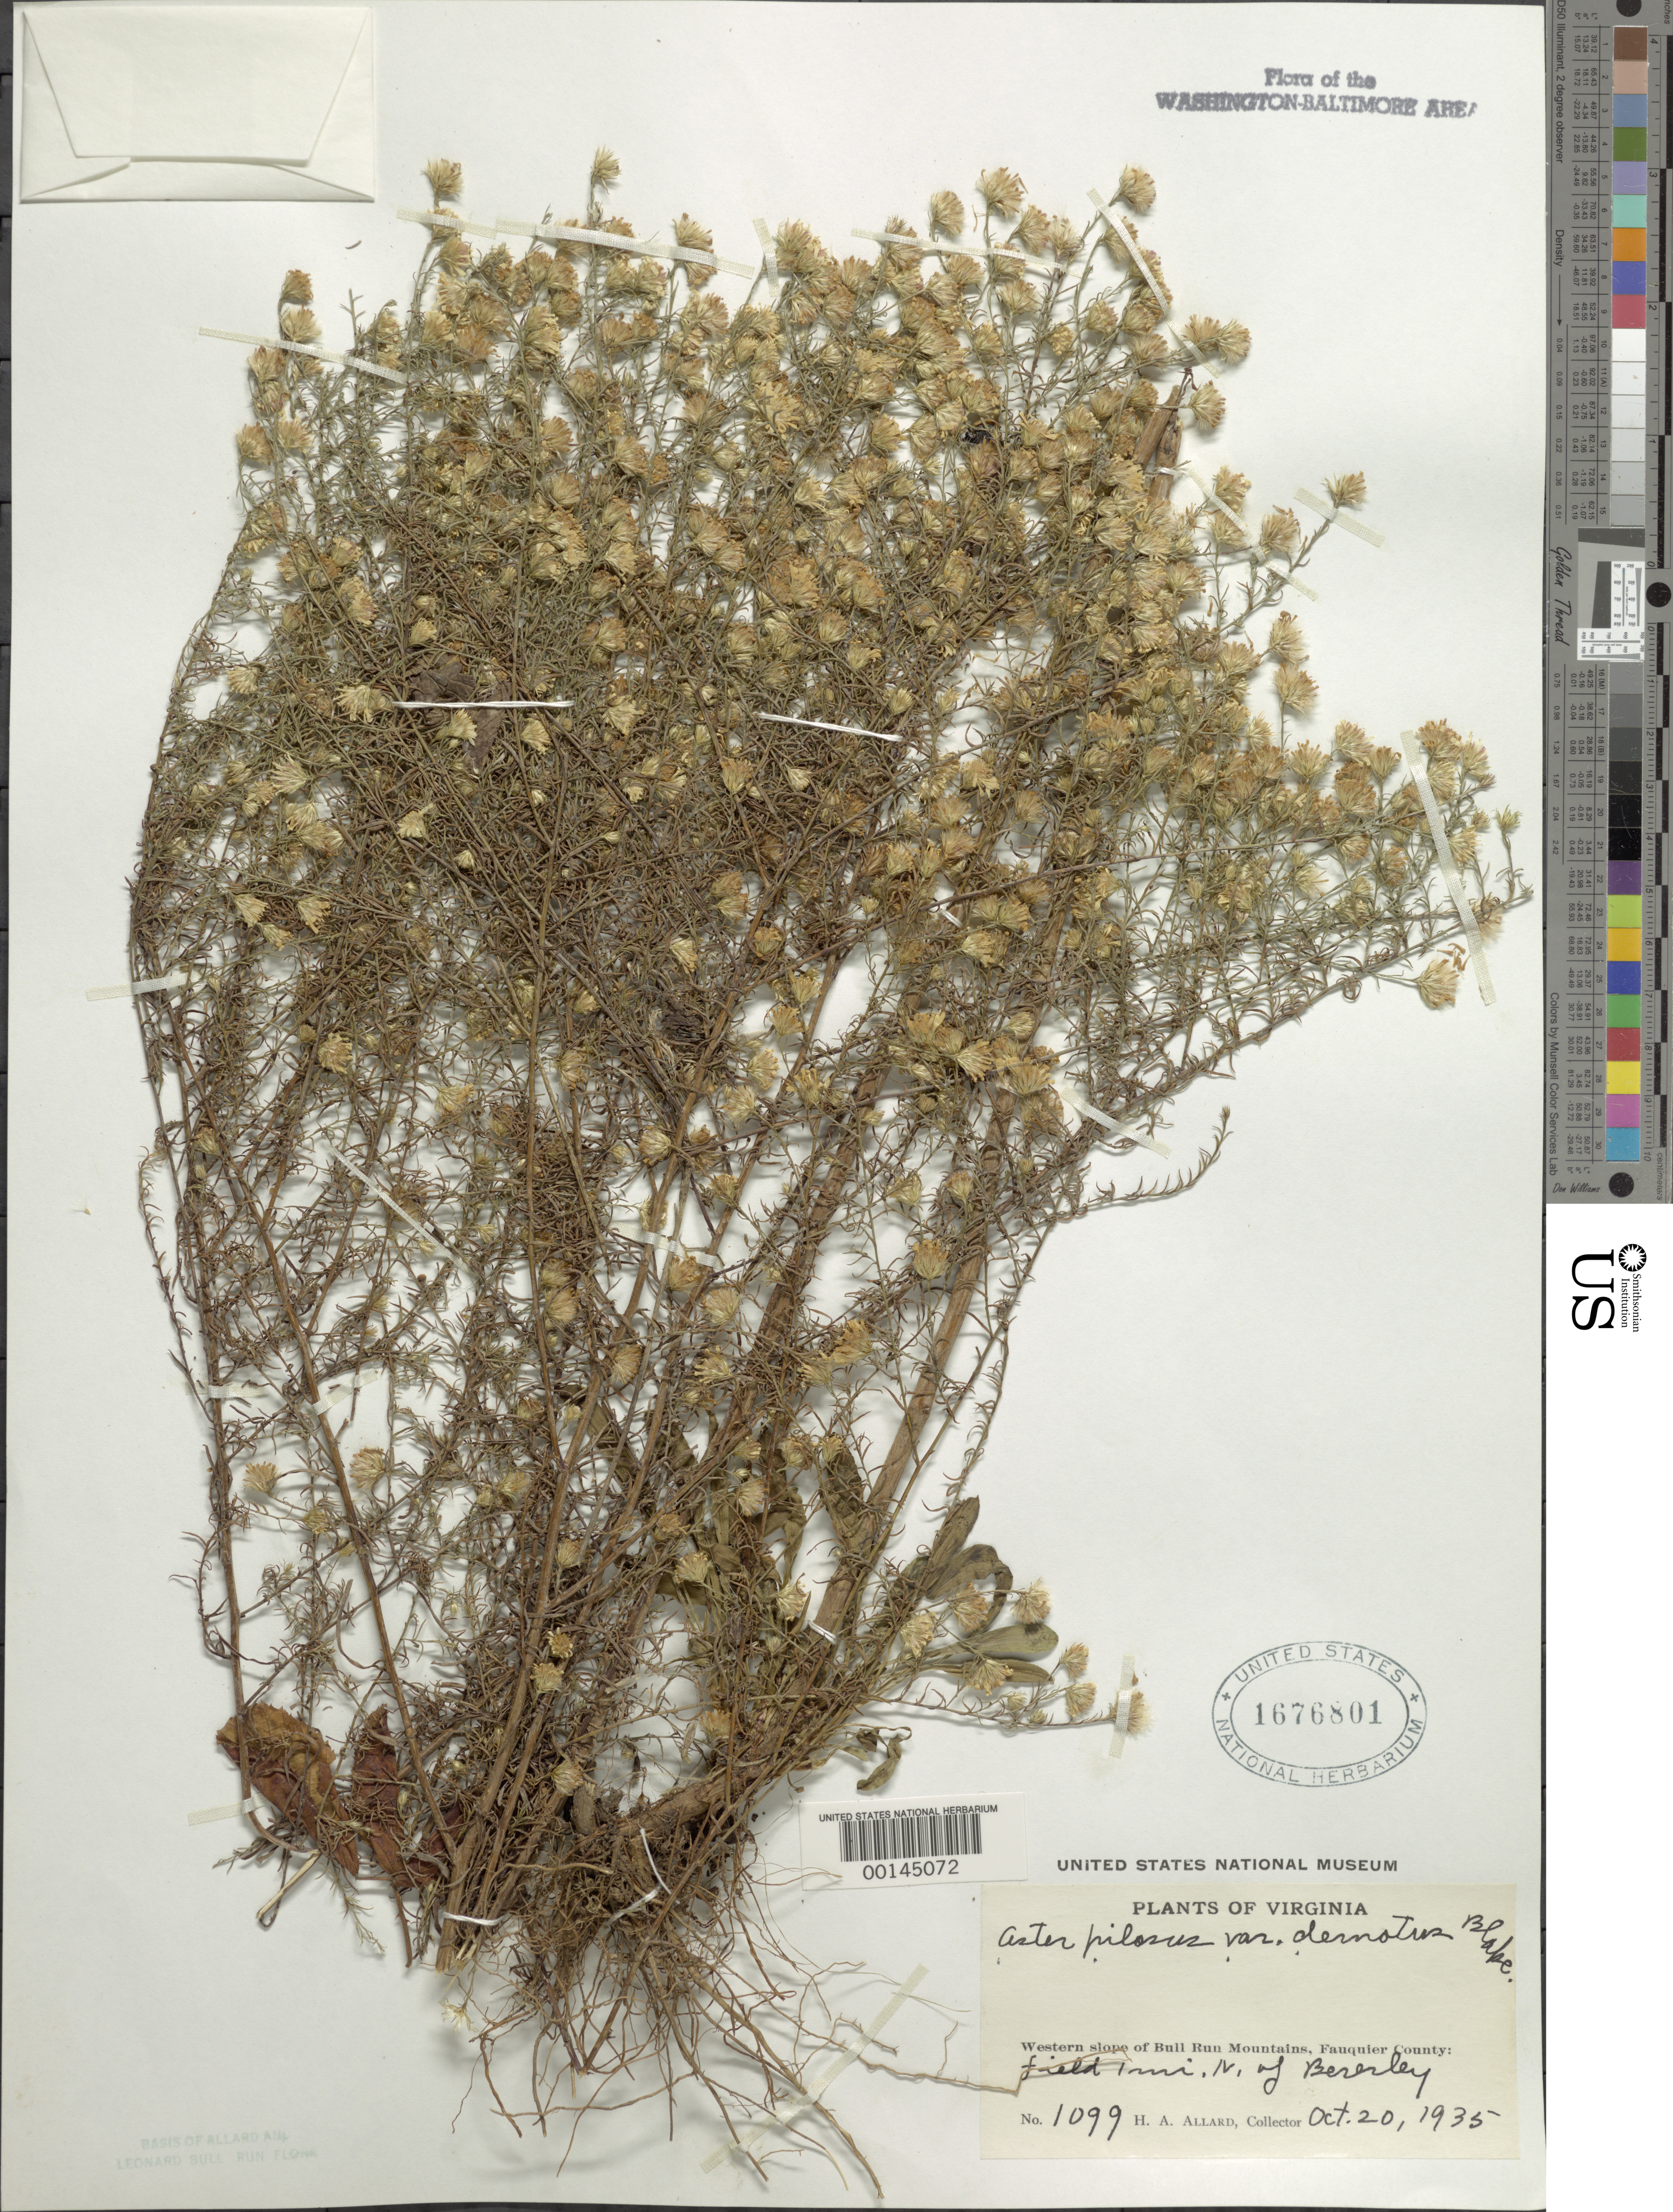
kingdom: Plantae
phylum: Tracheophyta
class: Magnoliopsida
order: Asterales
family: Asteraceae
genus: Symphyotrichum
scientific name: Symphyotrichum pilosum var. pringlei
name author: (A. Gray) G.L. Nesom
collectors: H. A. Allard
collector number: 1099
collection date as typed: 20 Oct 1935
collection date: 1935-10-20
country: United States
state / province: Virginia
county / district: Fauquier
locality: North of Beverley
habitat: Field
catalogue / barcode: US 1676801